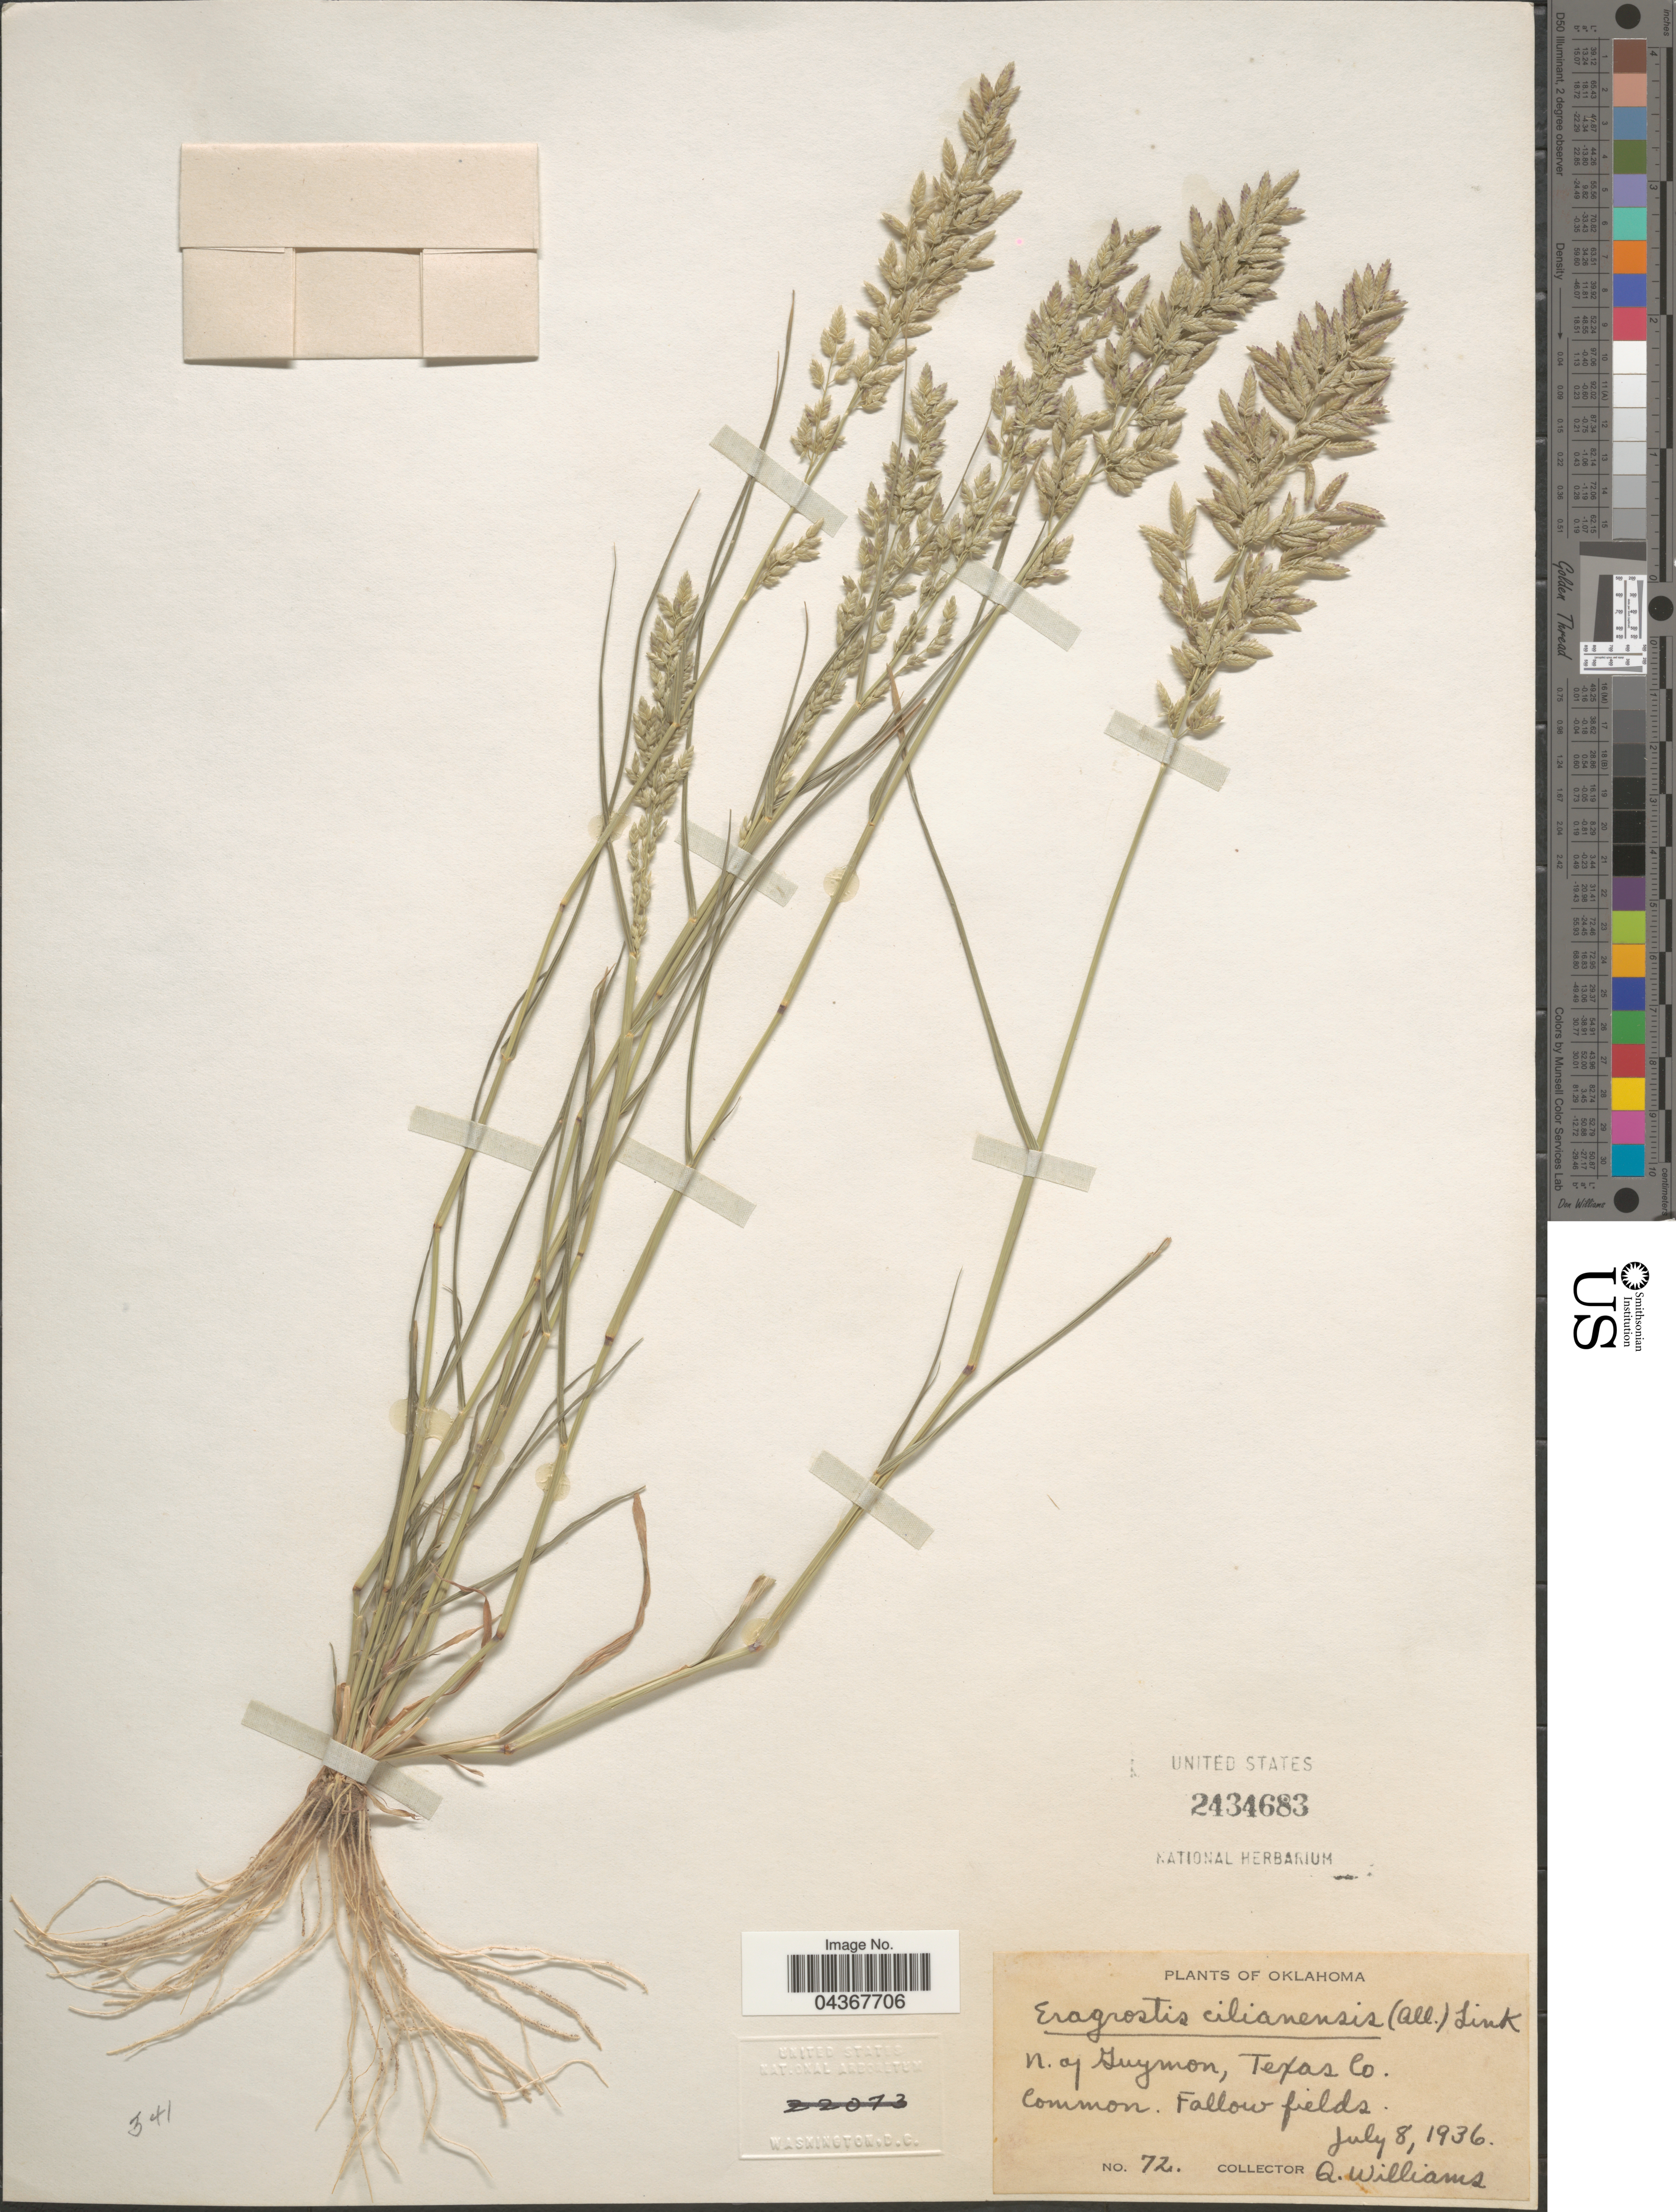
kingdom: Plantae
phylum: Tracheophyta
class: Liliopsida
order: Poales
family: Poaceae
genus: Eragrostis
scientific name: Eragrostis cilianensis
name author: (Bellardi) Vignolo ex Janch.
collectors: Q. Williams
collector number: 72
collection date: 1936-07-08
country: United States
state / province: Oklahoma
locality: N. of Guymon, Texas Co.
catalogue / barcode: US 2434683